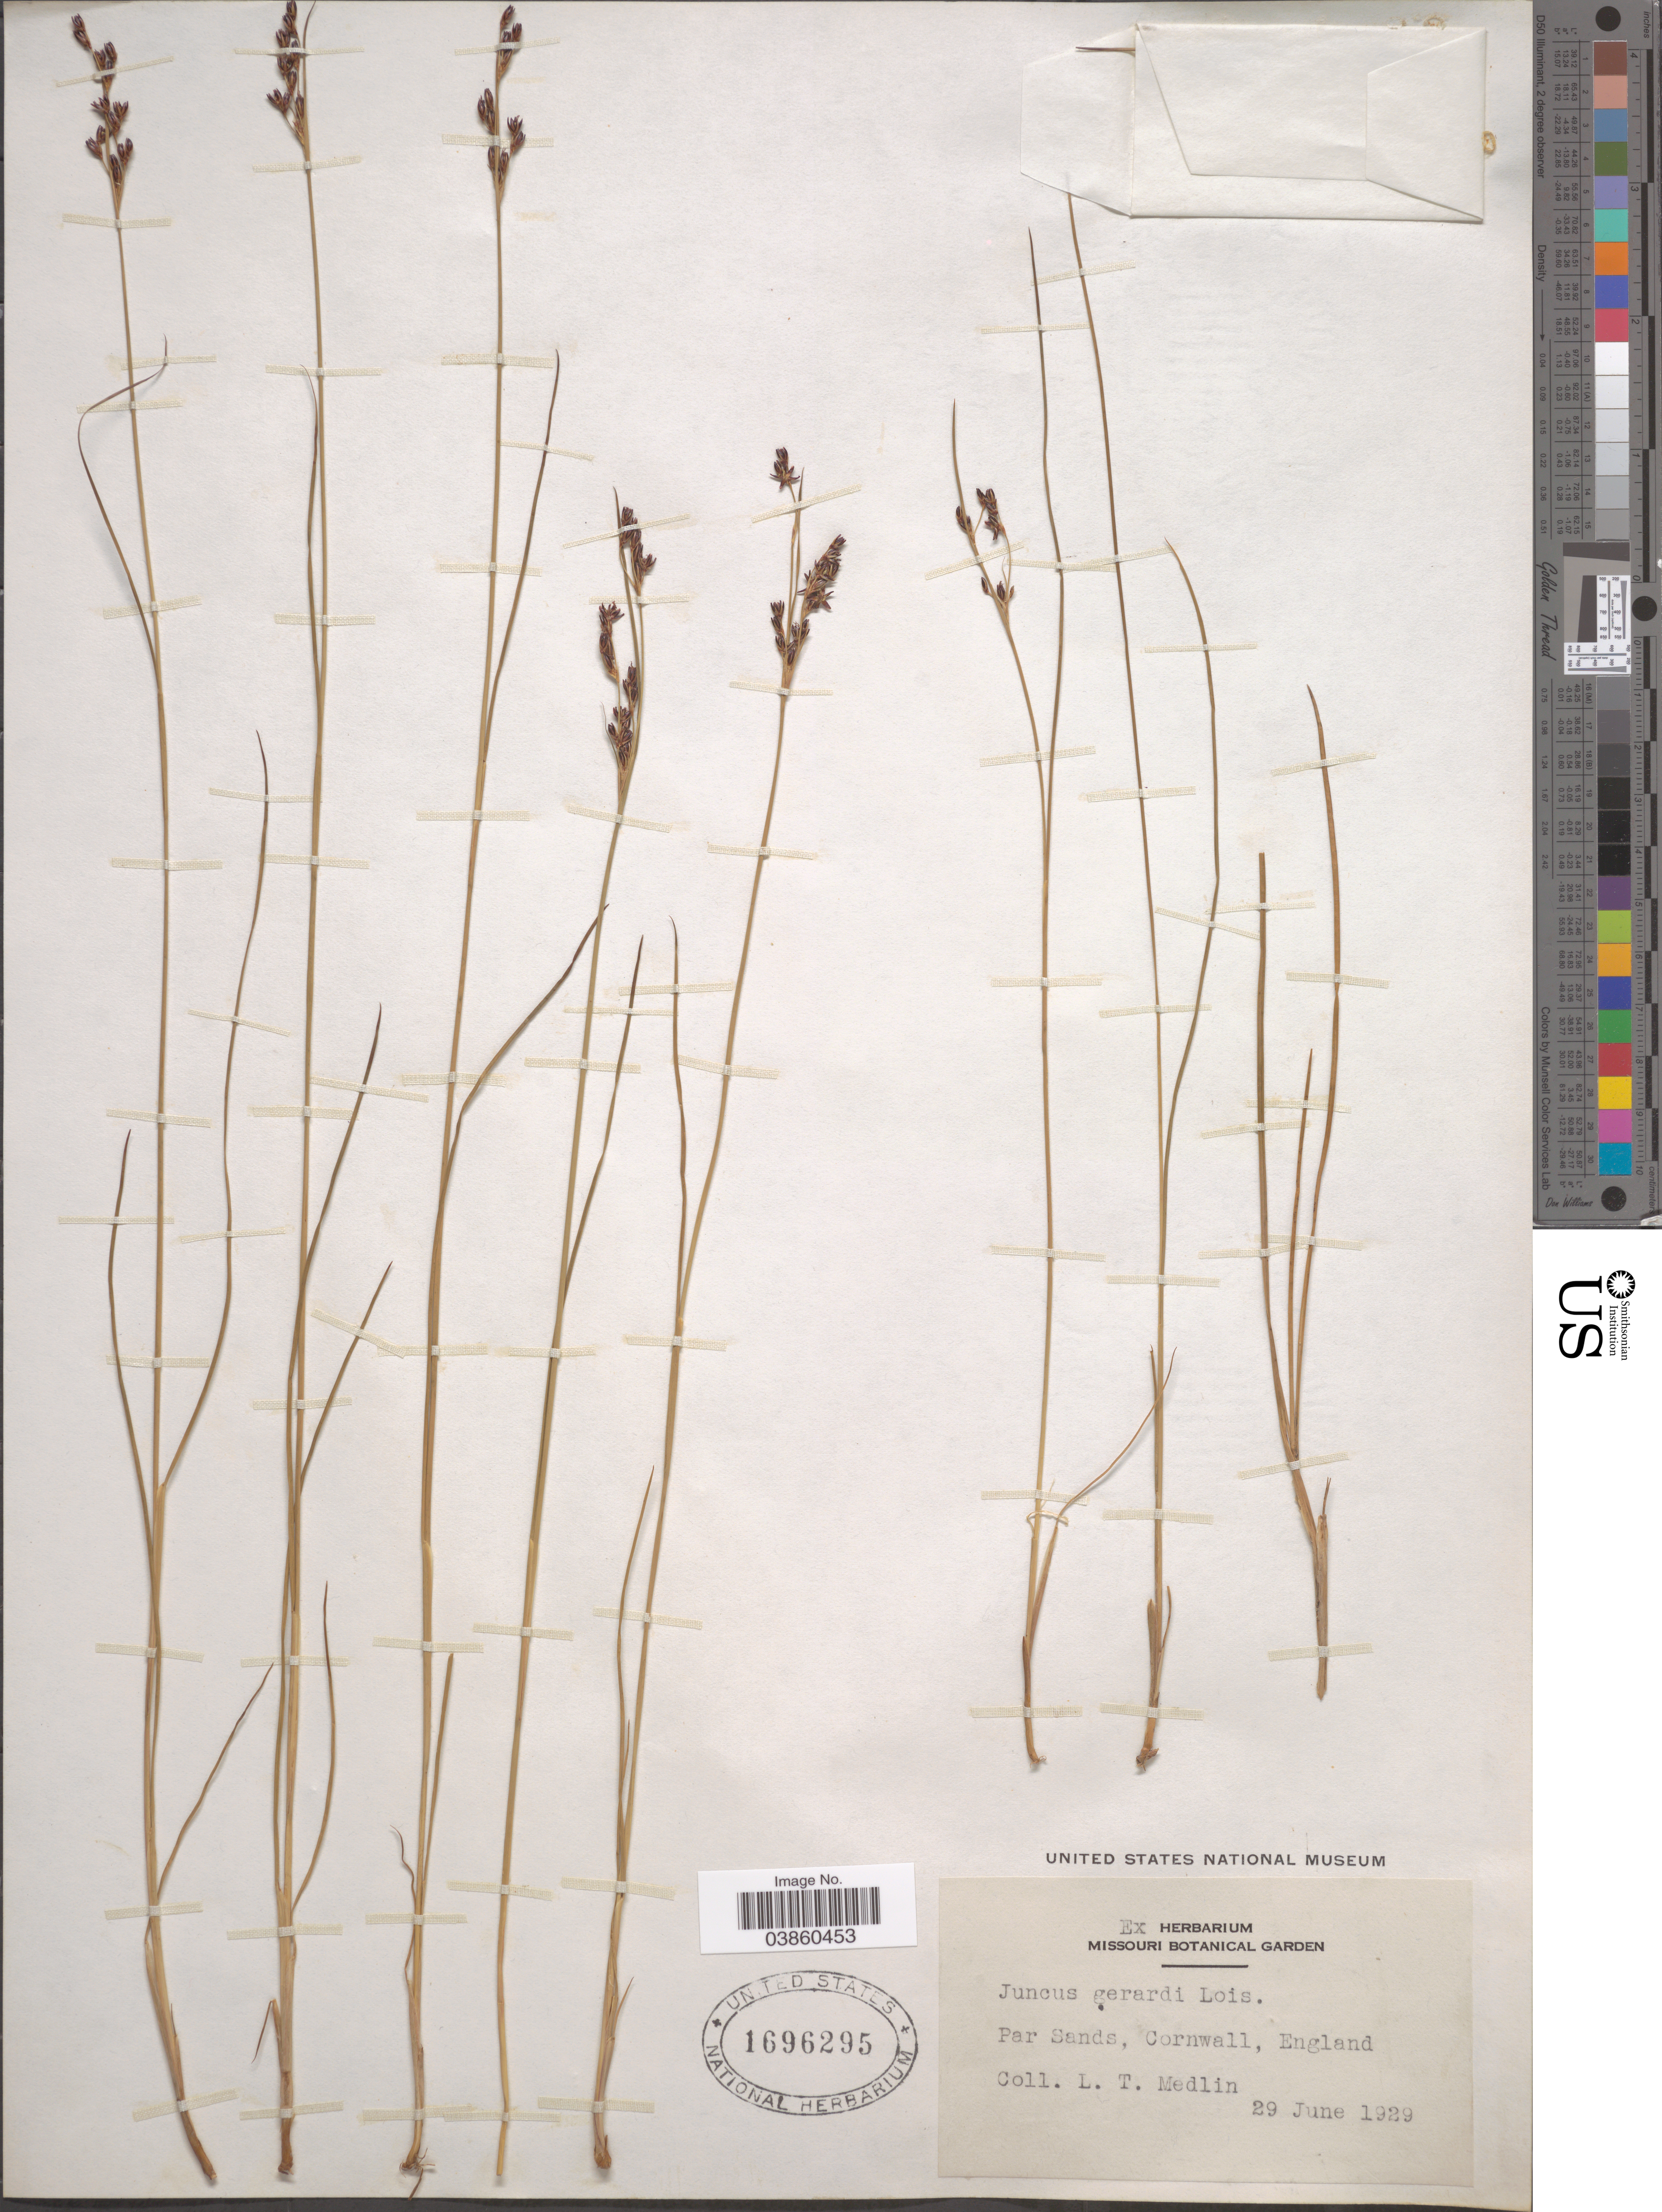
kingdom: Plantae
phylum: Tracheophyta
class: Liliopsida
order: Poales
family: Juncaceae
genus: Juncus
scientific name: Juncus gerardi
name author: Loisel.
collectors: L. Medlin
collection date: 1929-06-29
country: United Kingdom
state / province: England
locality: Par Sands, Cornwall.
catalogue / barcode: US 1696295